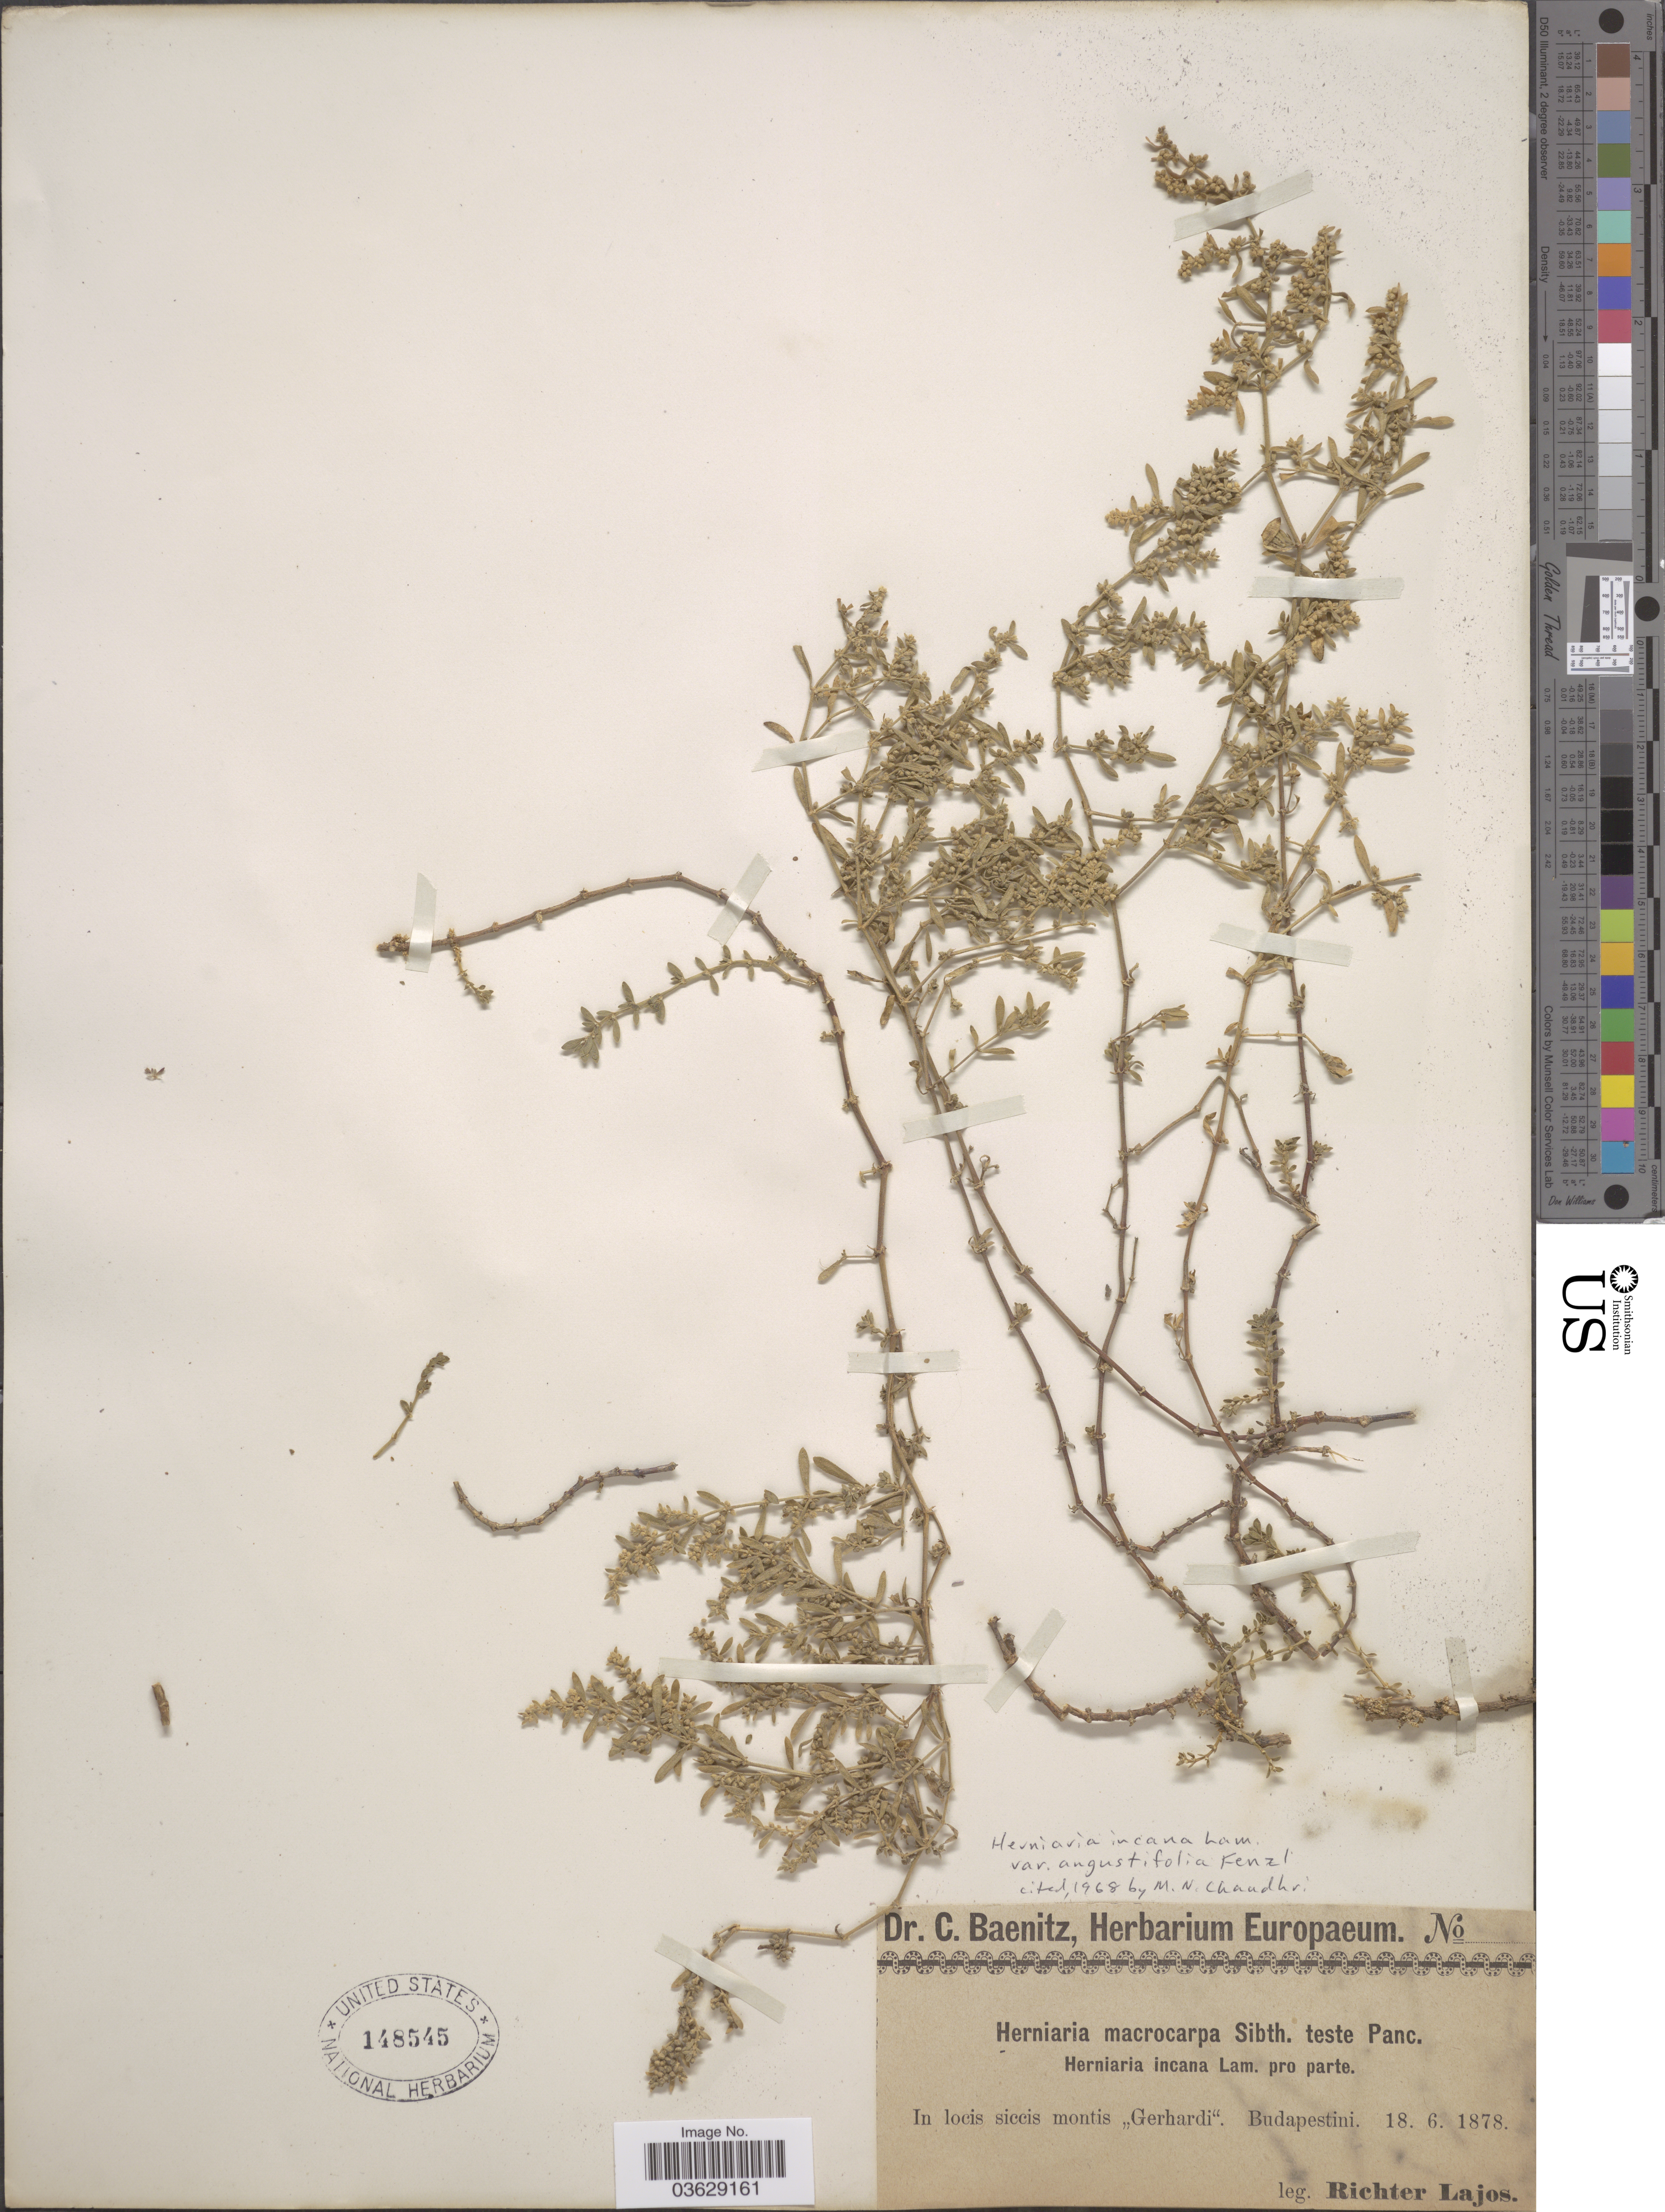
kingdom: Plantae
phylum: Tracheophyta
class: Magnoliopsida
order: Caryophyllales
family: Caryophyllaceae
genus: Herniaria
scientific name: Herniaria incana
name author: Lam.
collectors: R. Lajos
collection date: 1878-06-18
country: Hungary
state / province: Budapest, Capital District of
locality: In locis siccis montis "Gerhardi". Budapestini.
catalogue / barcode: US 148545